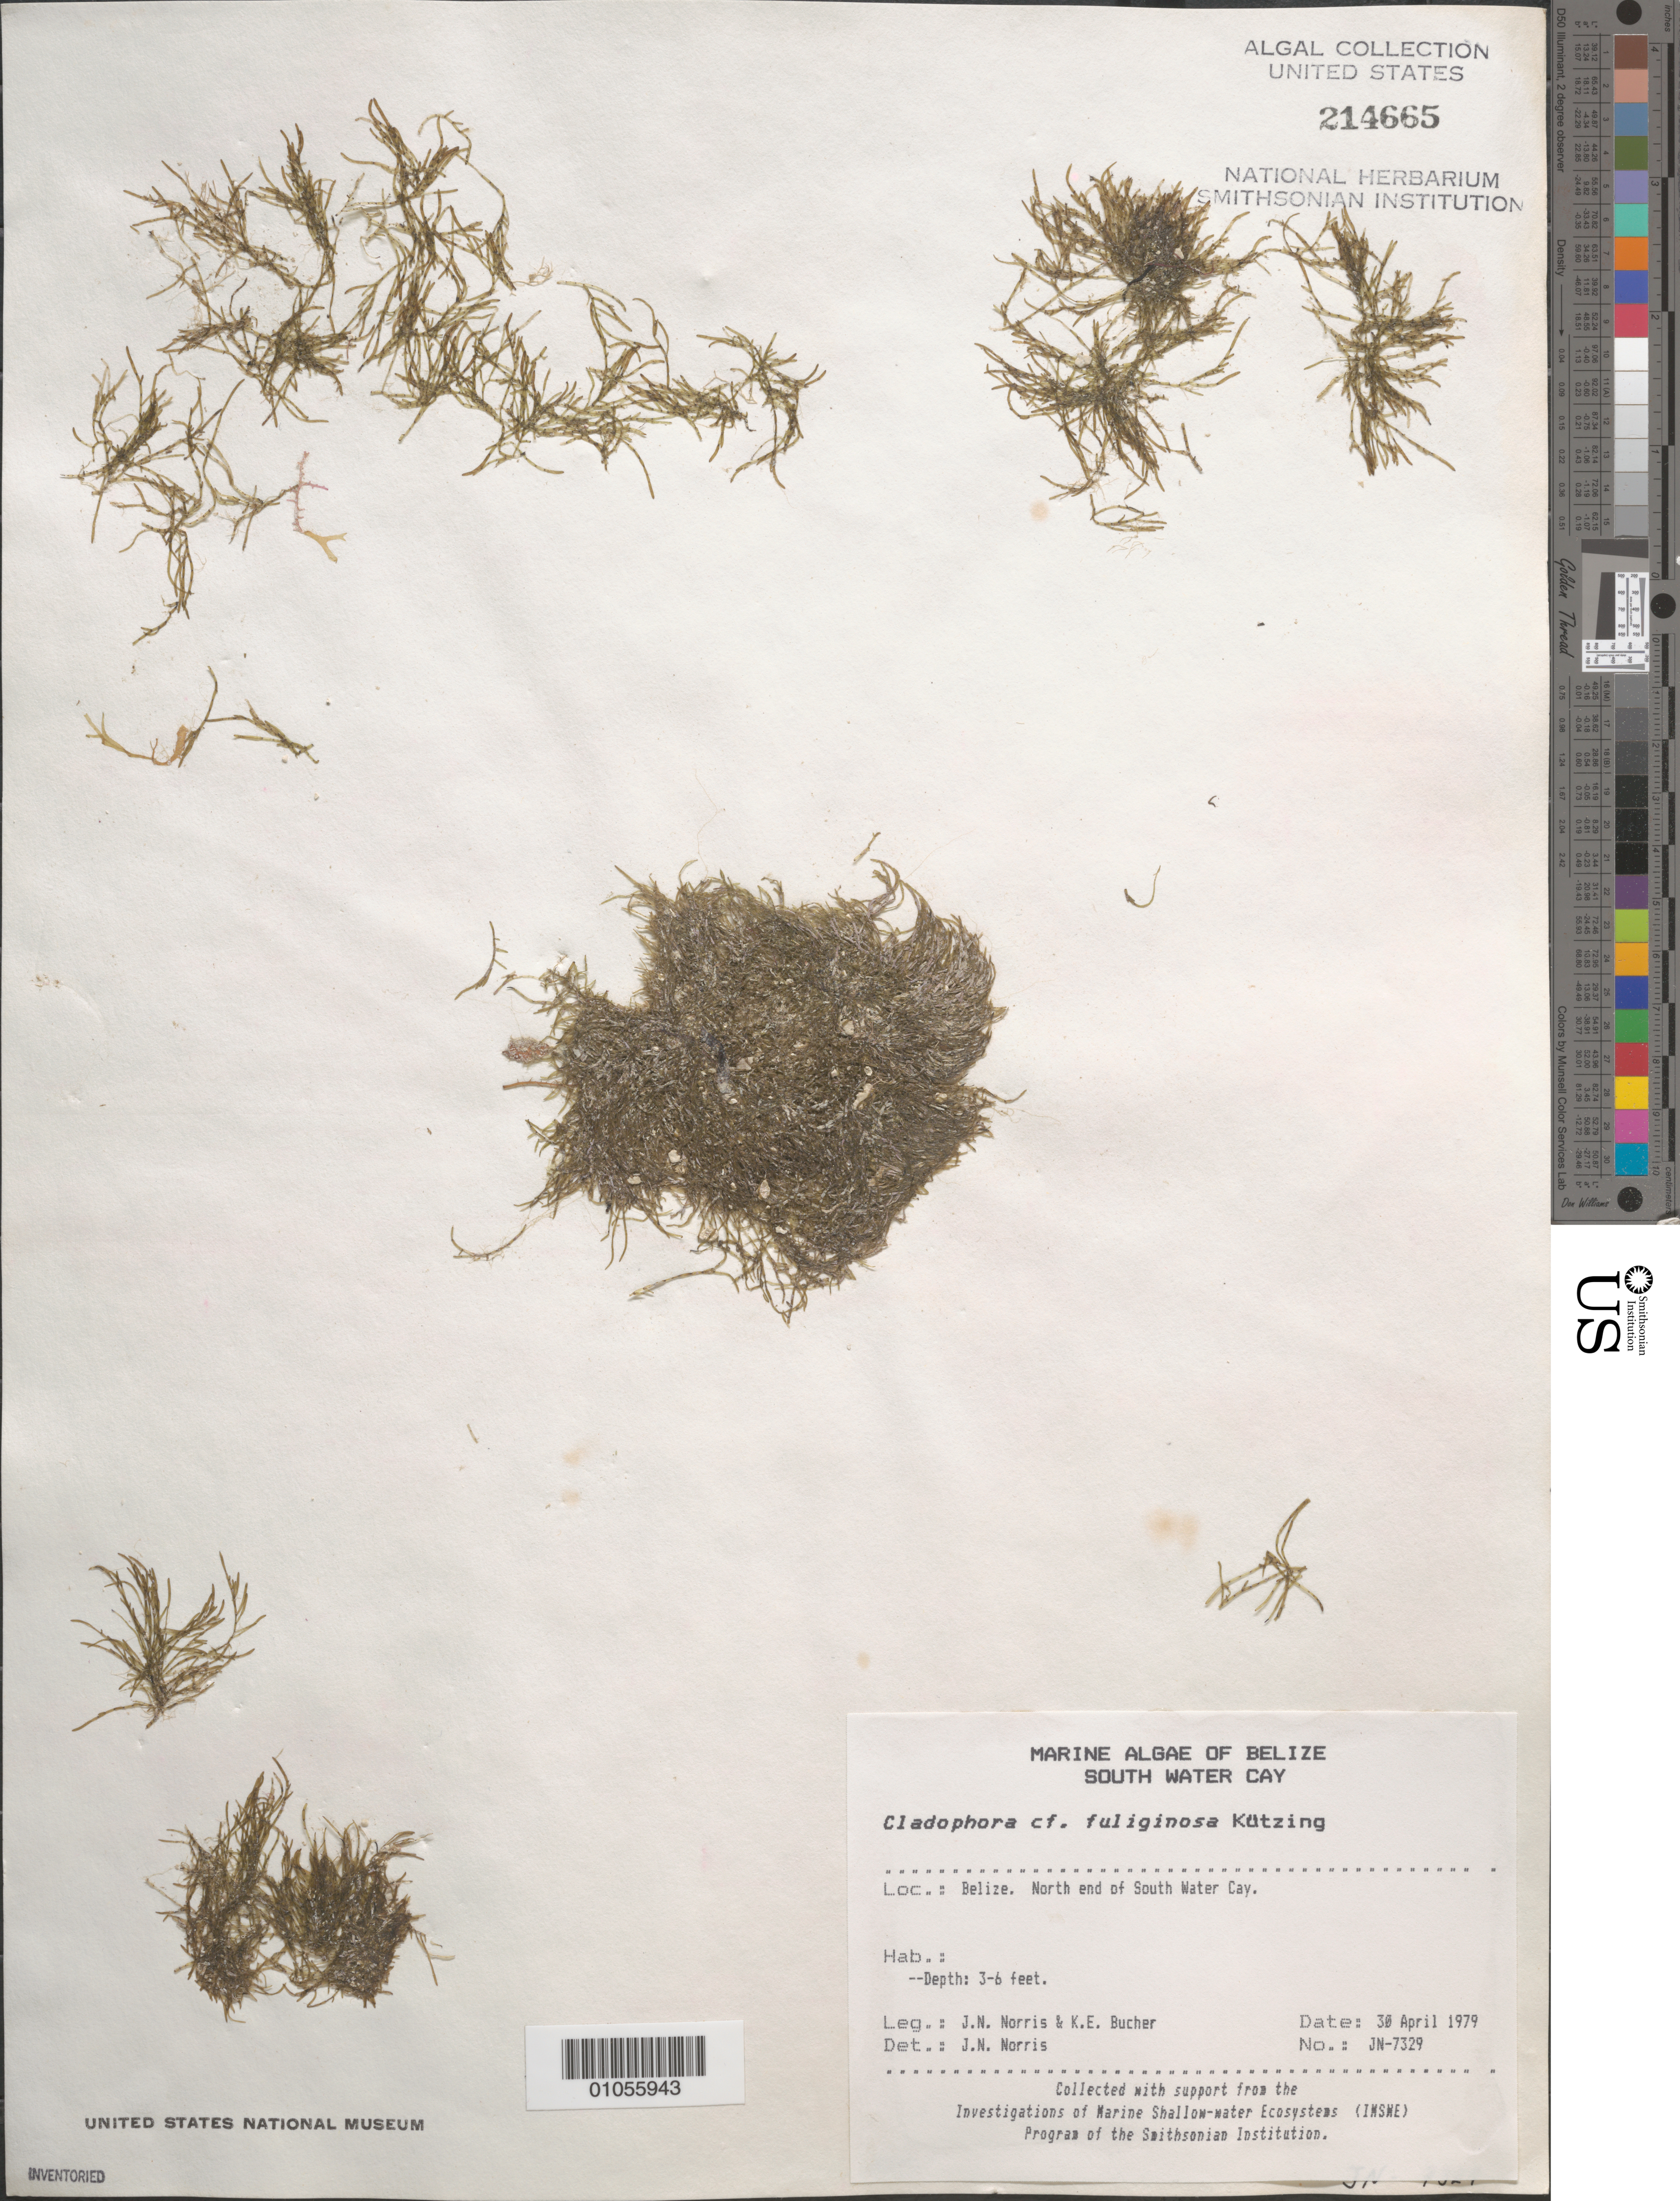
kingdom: Plantae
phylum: Chlorophyta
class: Ulvophyceae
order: Cladophorales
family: Cladophoraceae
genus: Cladophora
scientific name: Cladophora fuliginosa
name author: Kütz.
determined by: Norris, James N.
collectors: J. N. Norris & K. E. Bucher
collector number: JN-7329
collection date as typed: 30 Apr 1979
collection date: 1979-04-30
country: Belize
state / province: Stann Creek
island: South Water Cay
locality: North end of the cay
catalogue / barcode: US 214665